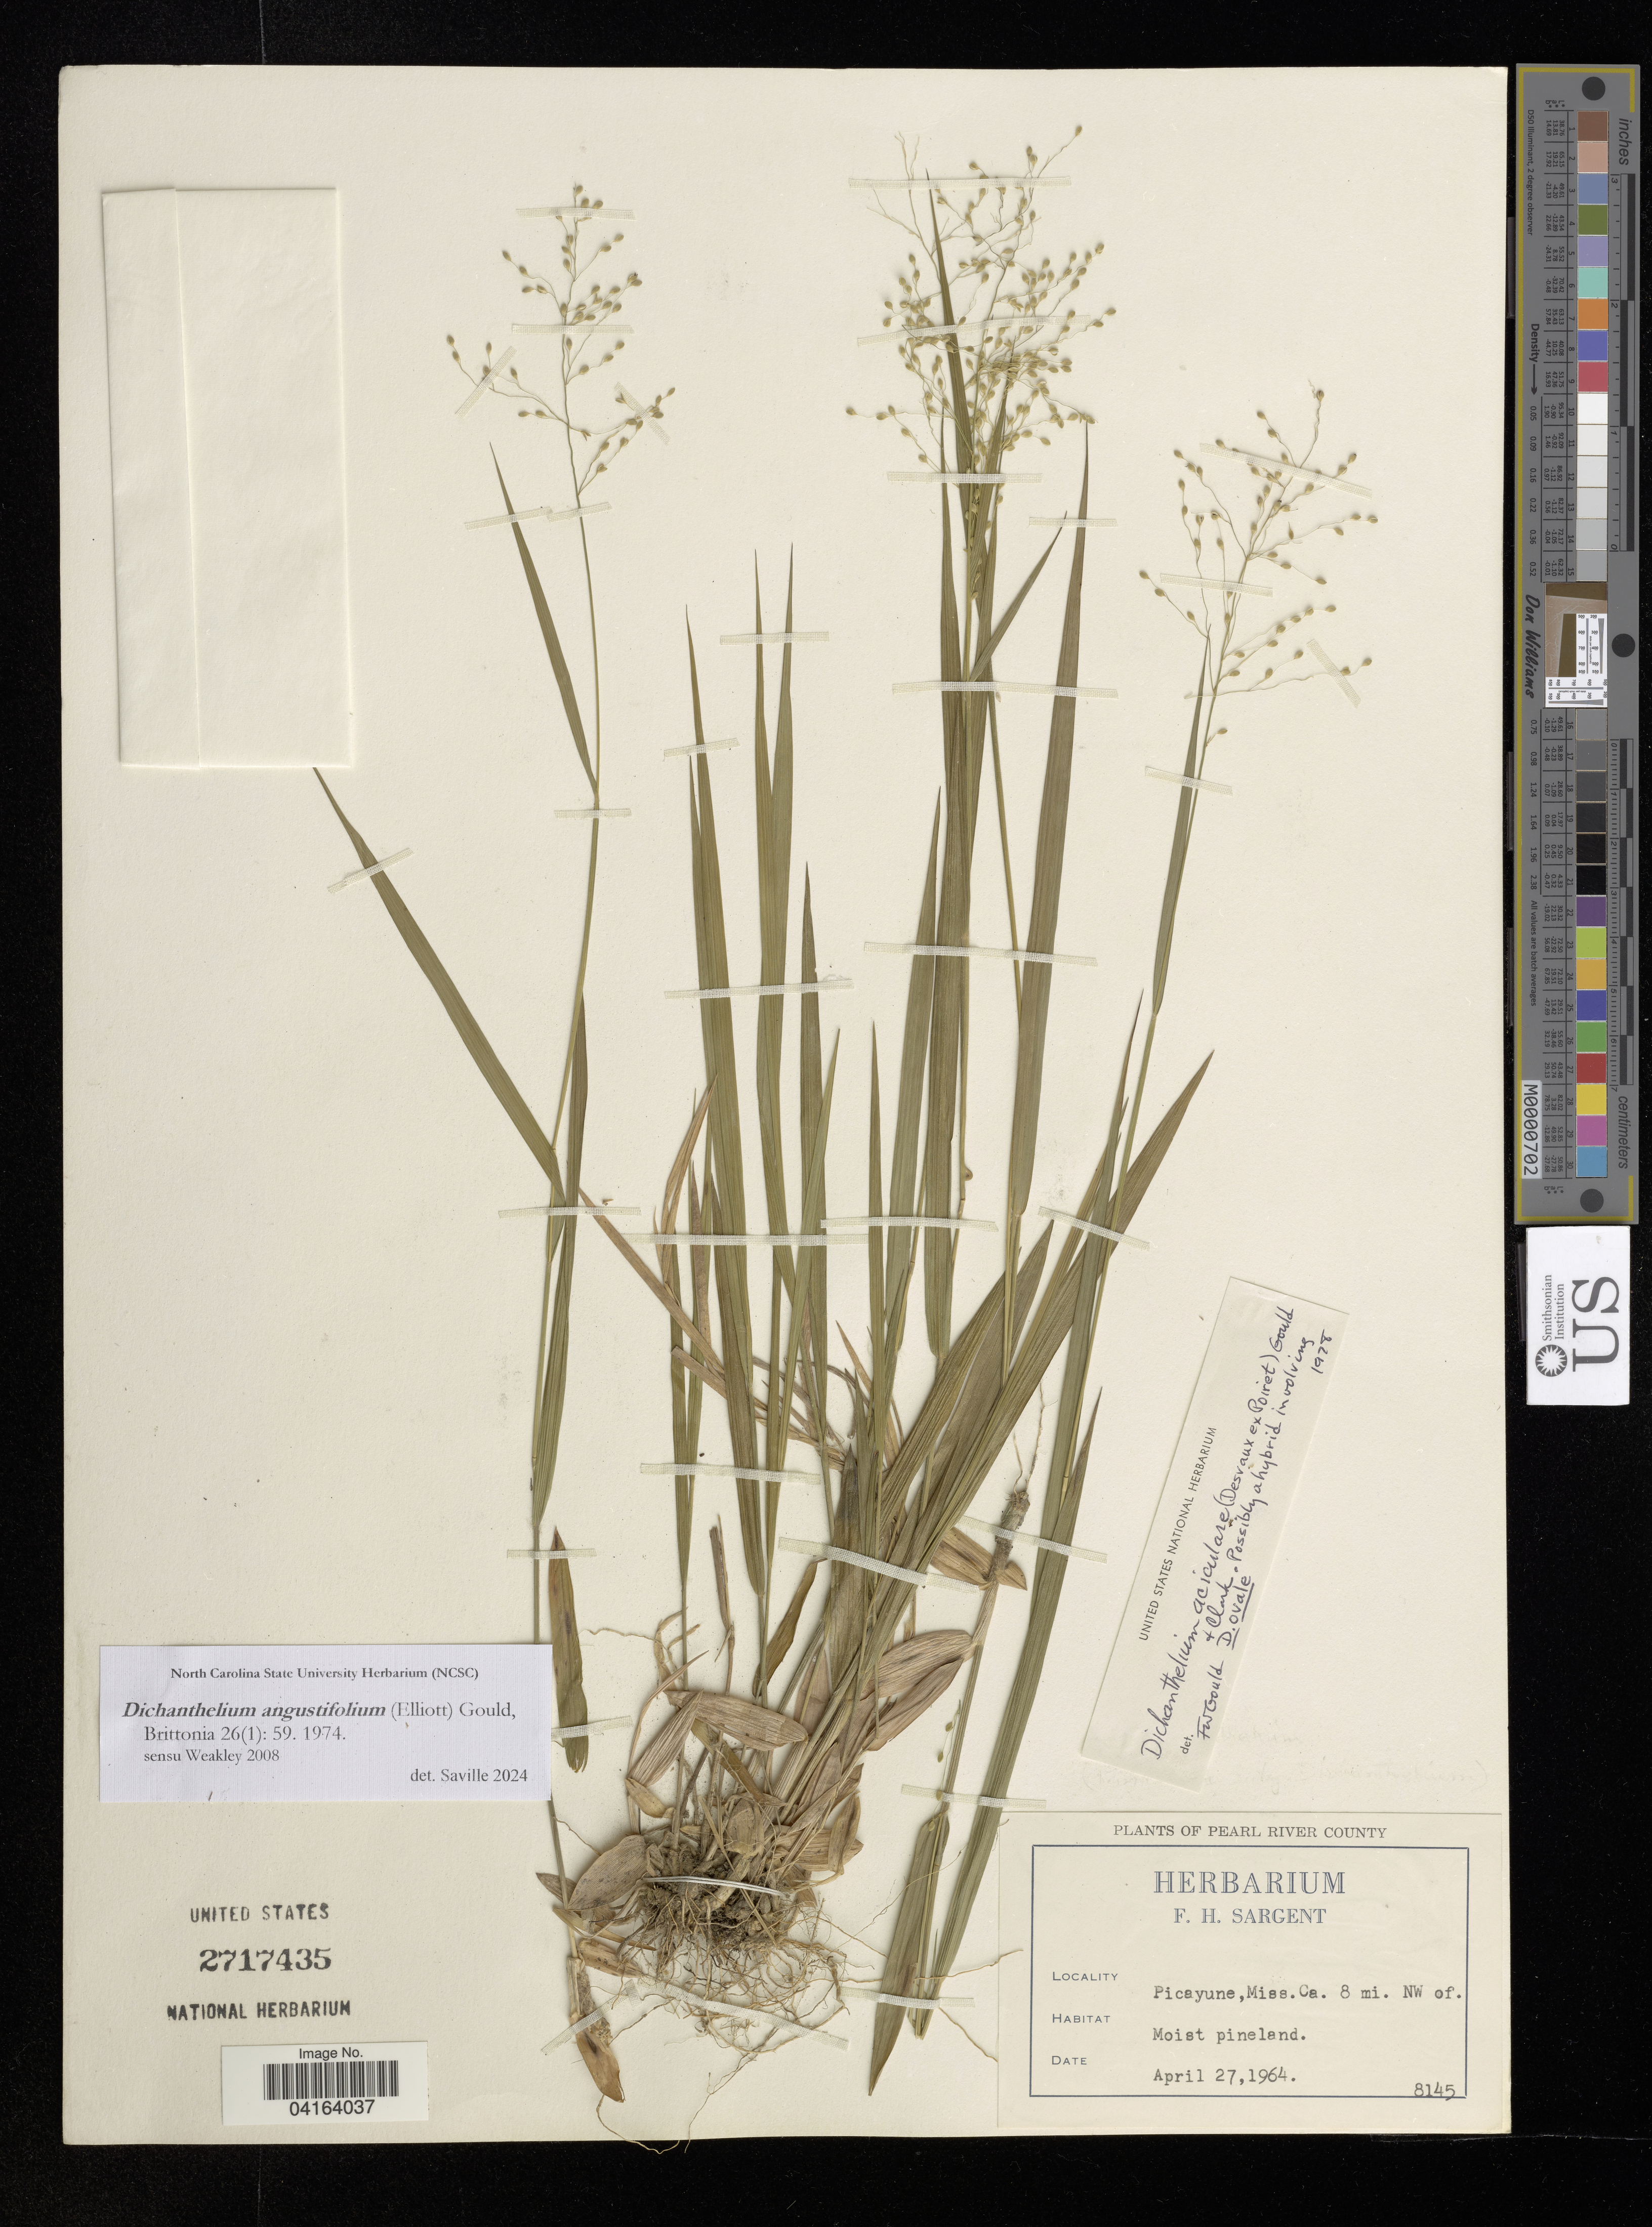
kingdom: Plantae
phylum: Tracheophyta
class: Liliopsida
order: Poales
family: Poaceae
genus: Dichanthelium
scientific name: Dichanthelium angustifolium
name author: (Ellison) Gould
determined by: Saville, A. C., (NCSC), North Carolina State University (UNITED STATES)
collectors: F. H. Sargent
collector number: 8145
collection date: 1964-04-27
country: United States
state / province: Mississippi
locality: Picayune. Ca. 8 mi. NW of.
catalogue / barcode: US 2717435